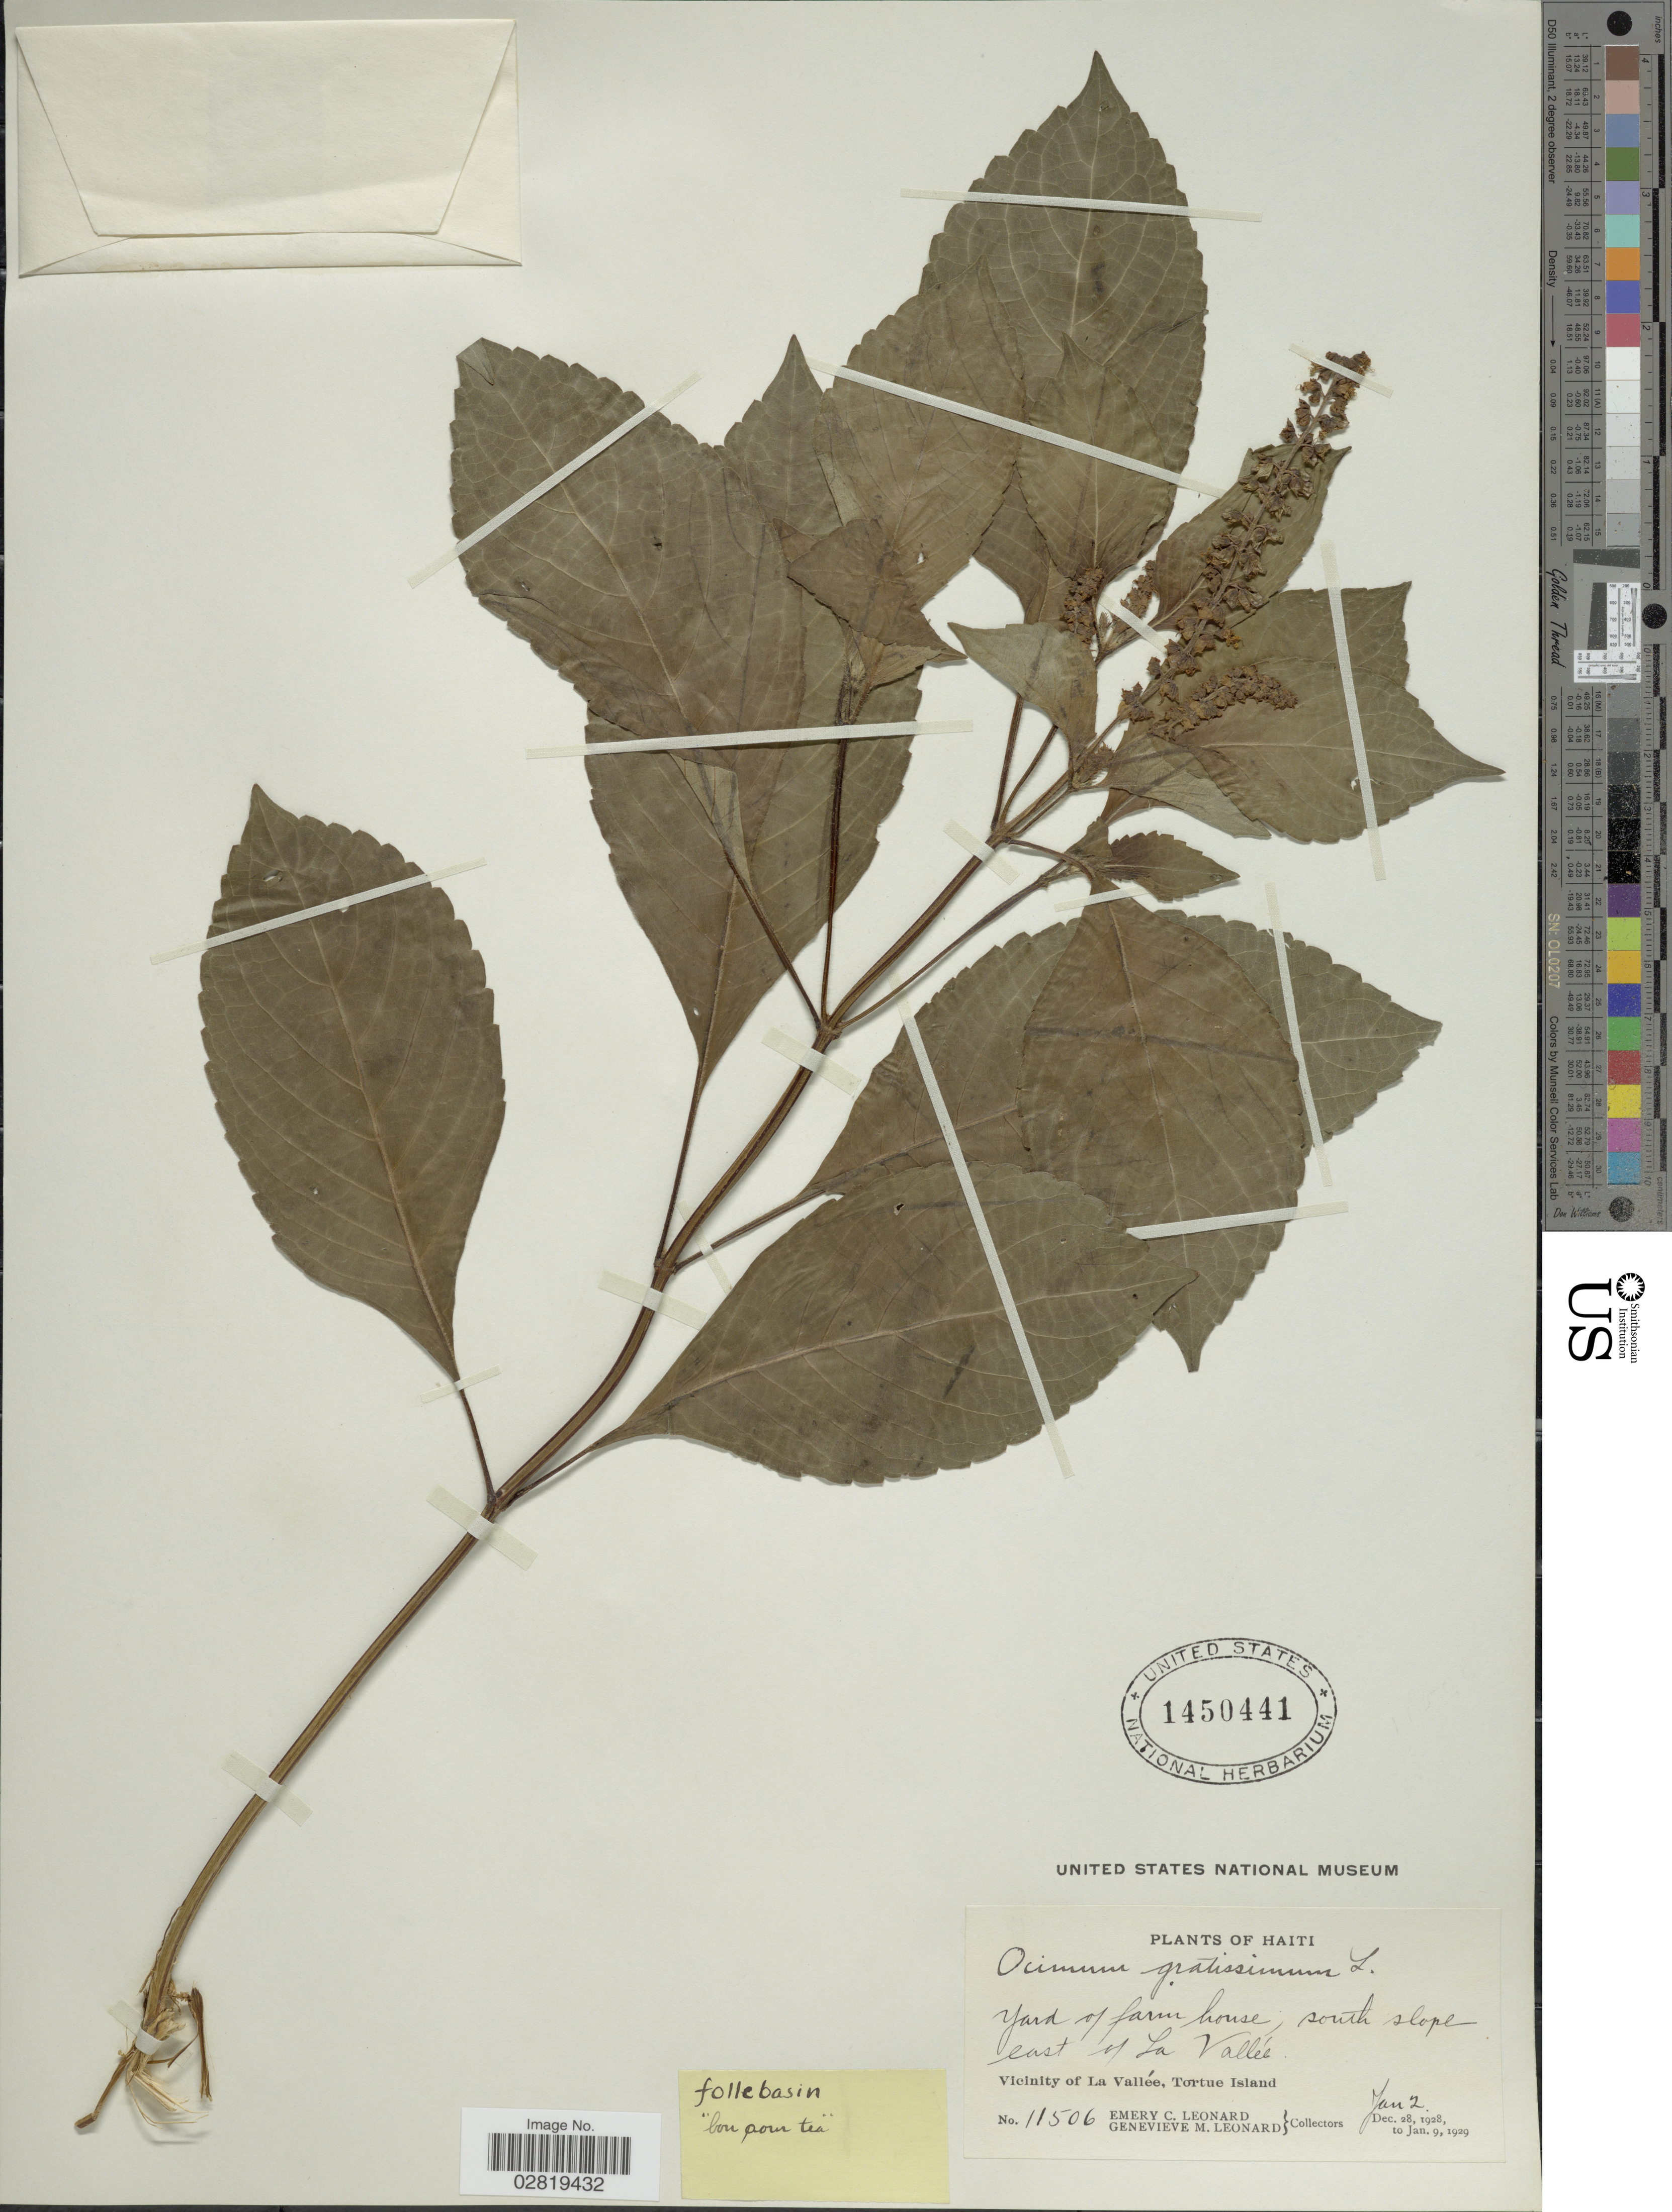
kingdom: Plantae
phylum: Tracheophyta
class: Magnoliopsida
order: Lamiales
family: Lamiaceae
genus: Ocimum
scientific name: Ocimum gratissimum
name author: L.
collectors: E. C. Leonard & G. M. Leonard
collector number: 11506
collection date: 1929-01-02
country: Haiti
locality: Yard of farm house, south slope east of La Valleé, Vicinity of La Vallée, Tortue Island.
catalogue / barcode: US 1450441